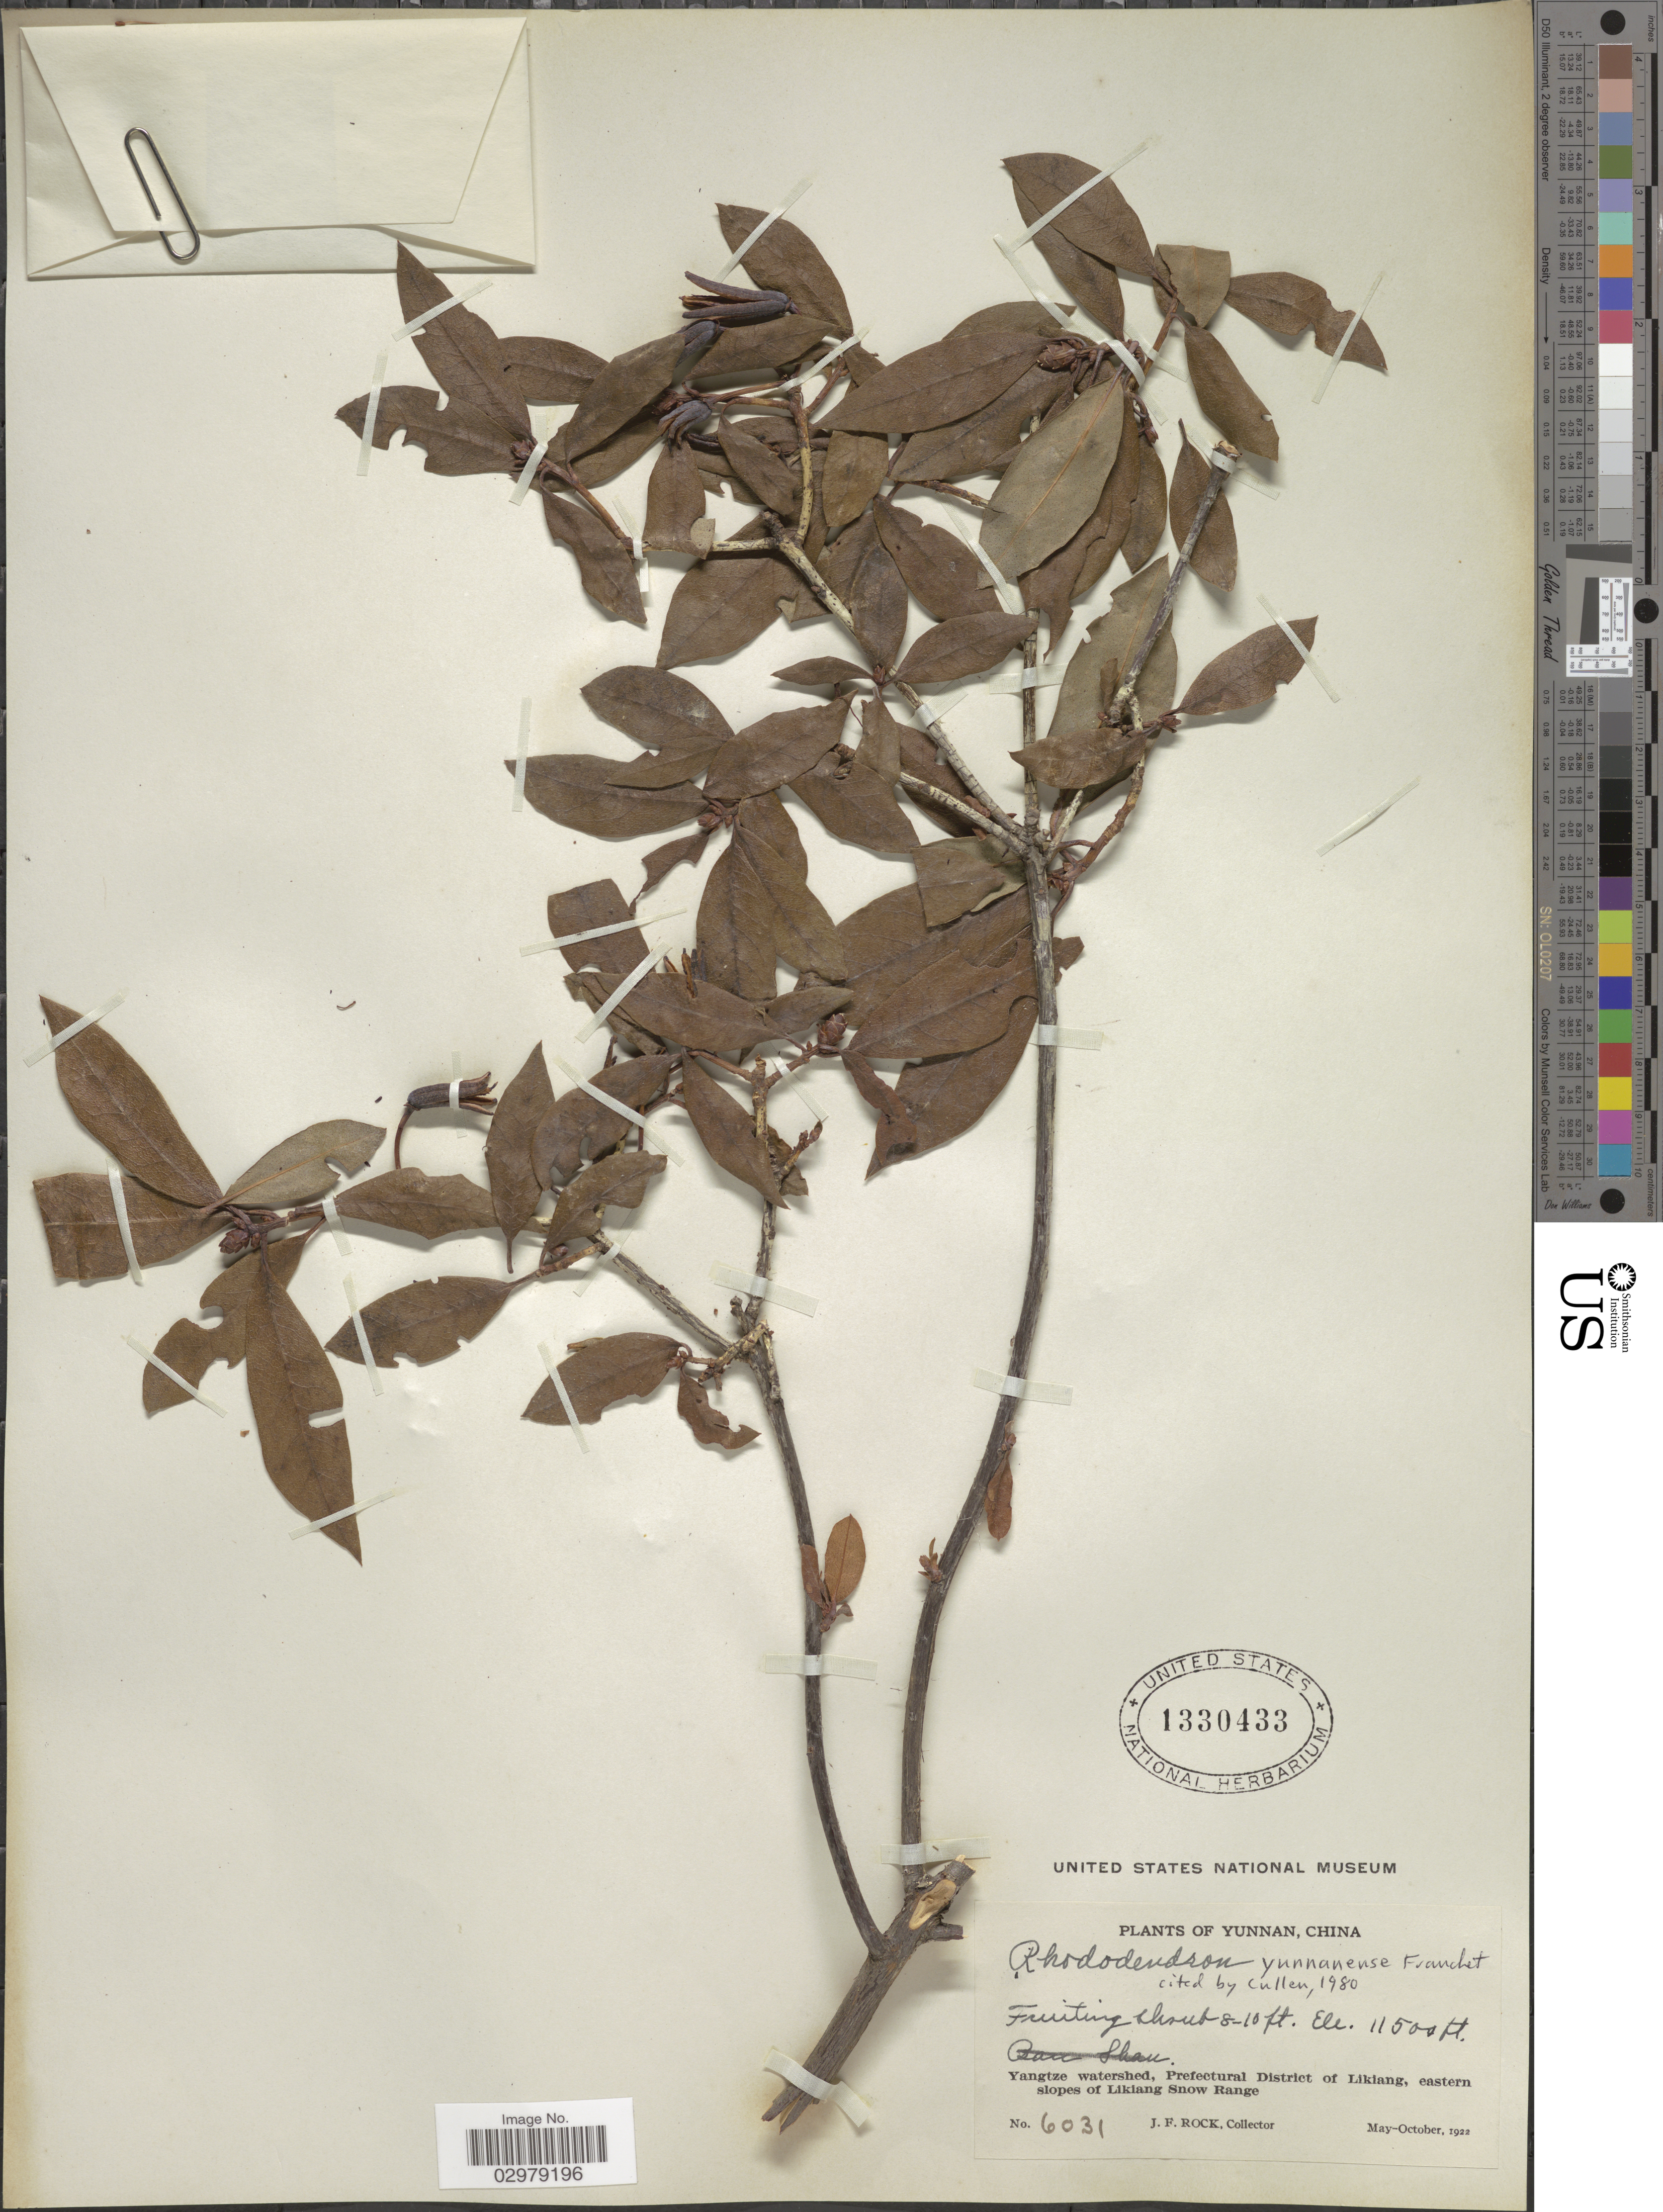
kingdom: Plantae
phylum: Tracheophyta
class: Magnoliopsida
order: Ericales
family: Ericaceae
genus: Rhododendron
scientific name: Rhododendron yunnanense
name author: Franch.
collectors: J. Rock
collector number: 6031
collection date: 1922-05/1922-10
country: China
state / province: Yunnan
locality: Yangtze watershed, Prefectural District of Likiang, eastern slopes of Likiang Snow Range.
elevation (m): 3505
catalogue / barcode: US 1330433